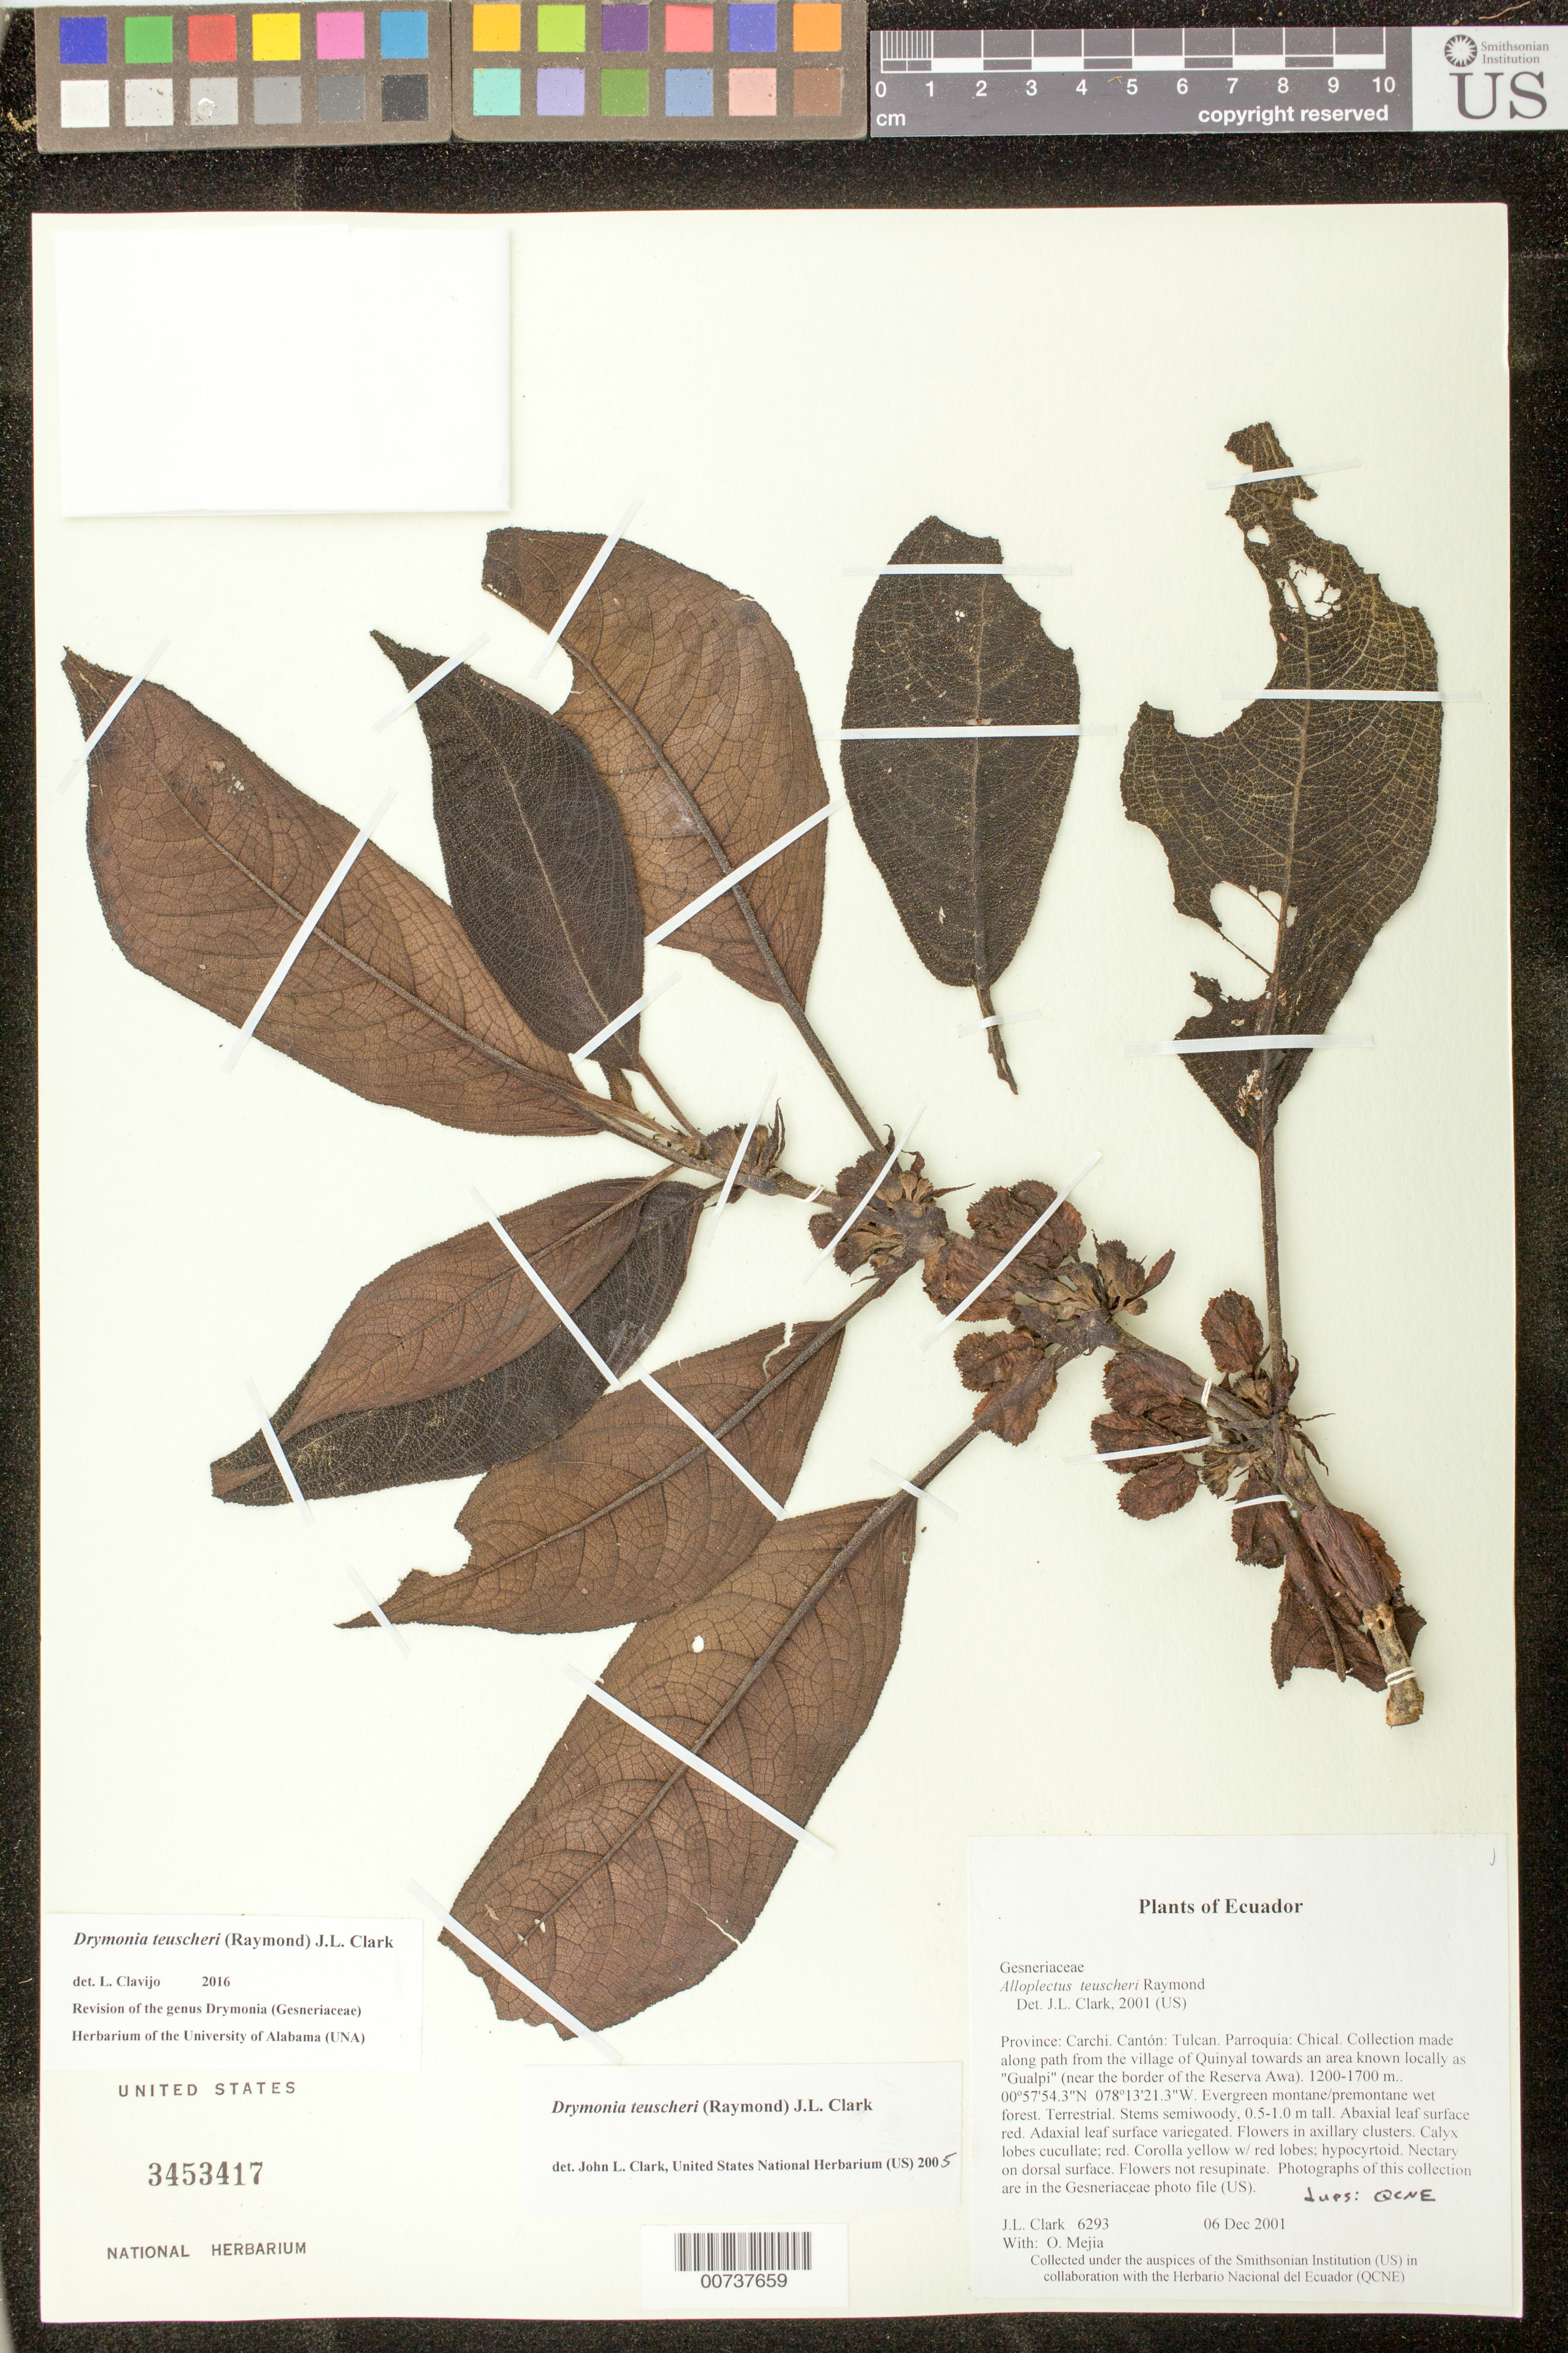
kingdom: Plantae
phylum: Tracheophyta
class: Magnoliopsida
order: Lamiales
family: Gesneriaceae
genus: Drymonia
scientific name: Drymonia teuscheri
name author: (Raymond) J.L. Clark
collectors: J. L. Clark & O. Mejia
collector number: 6293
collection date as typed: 06 Dec 2001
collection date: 2001-12-06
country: Ecuador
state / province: Carchi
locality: Tulcan. Parroquia: Chical. Collection made along path from the village of Quinyal towards an area known locally as "Gualpi" (near the border of the Reserva Awa).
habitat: Evergreen montane/premontane wet forest.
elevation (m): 1200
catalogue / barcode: US 3453417